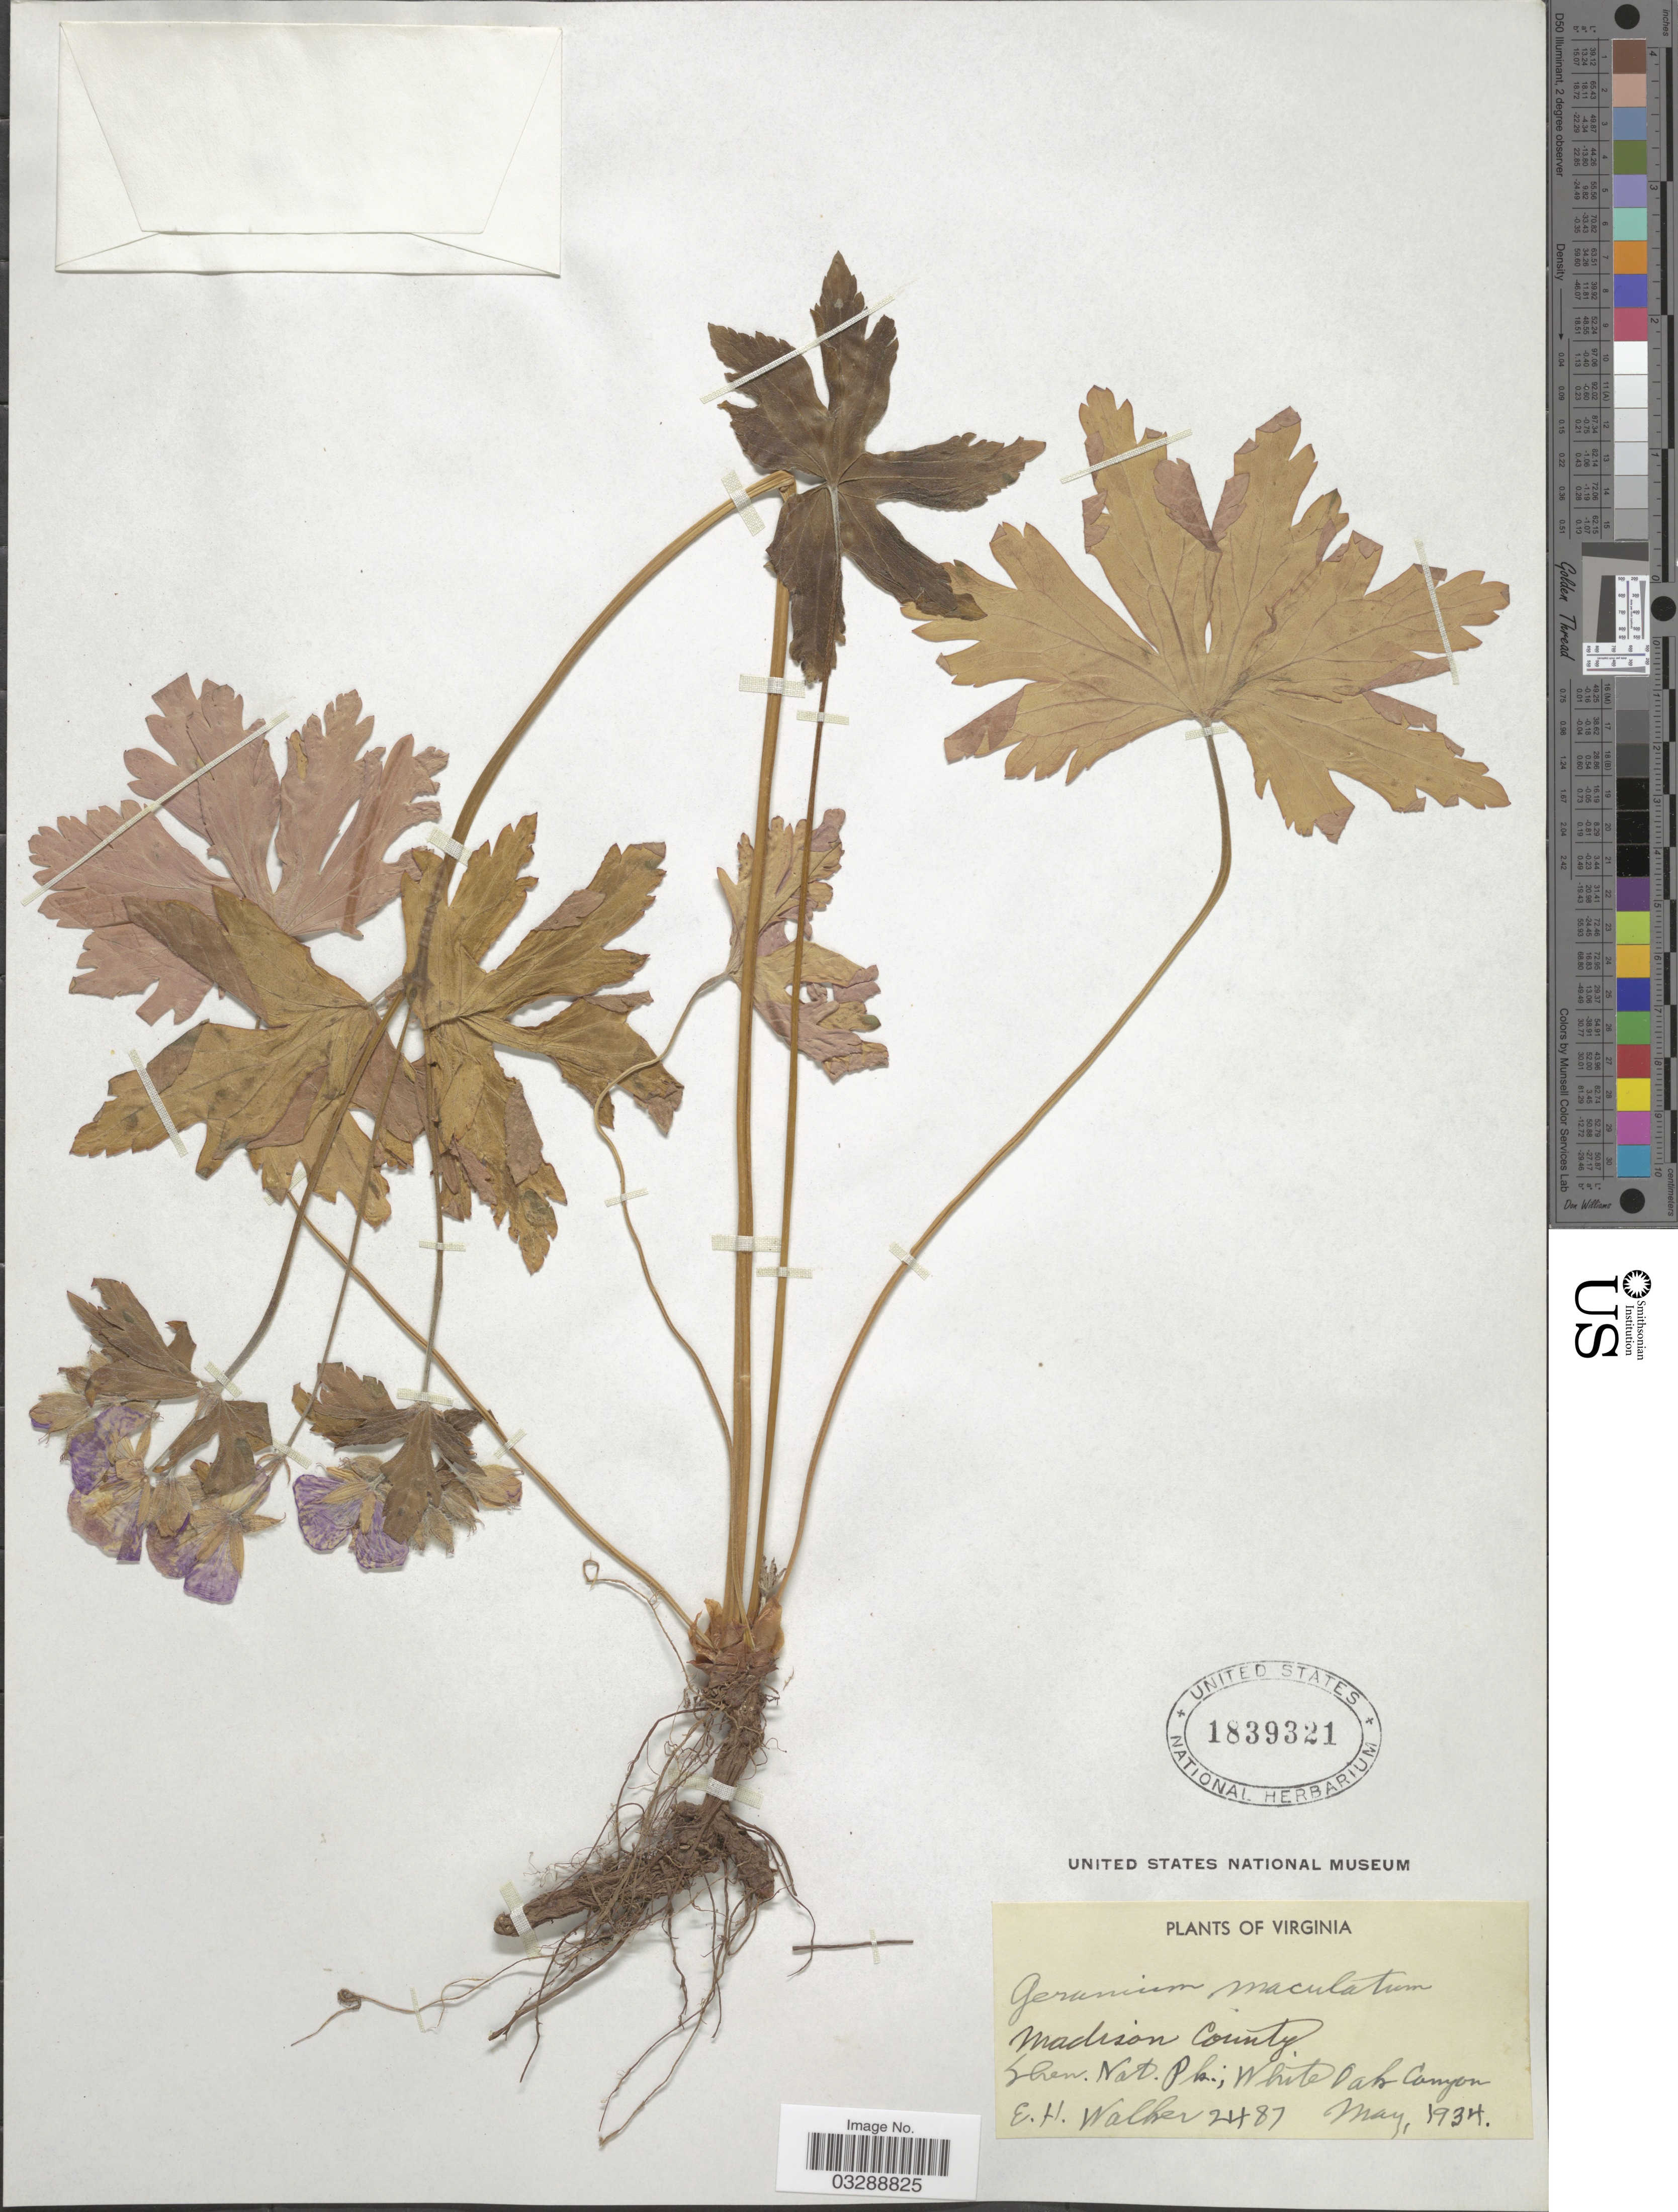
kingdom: Plantae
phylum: Tracheophyta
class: Magnoliopsida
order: Geraniales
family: Geraniaceae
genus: Geranium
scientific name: Geranium maculatum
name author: L.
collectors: E. H. Walker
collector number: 2487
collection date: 1934-05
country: United States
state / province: Virginia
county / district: Madison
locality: Shen Nat. Pk.; White Oak Canyon.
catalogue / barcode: US 1839321